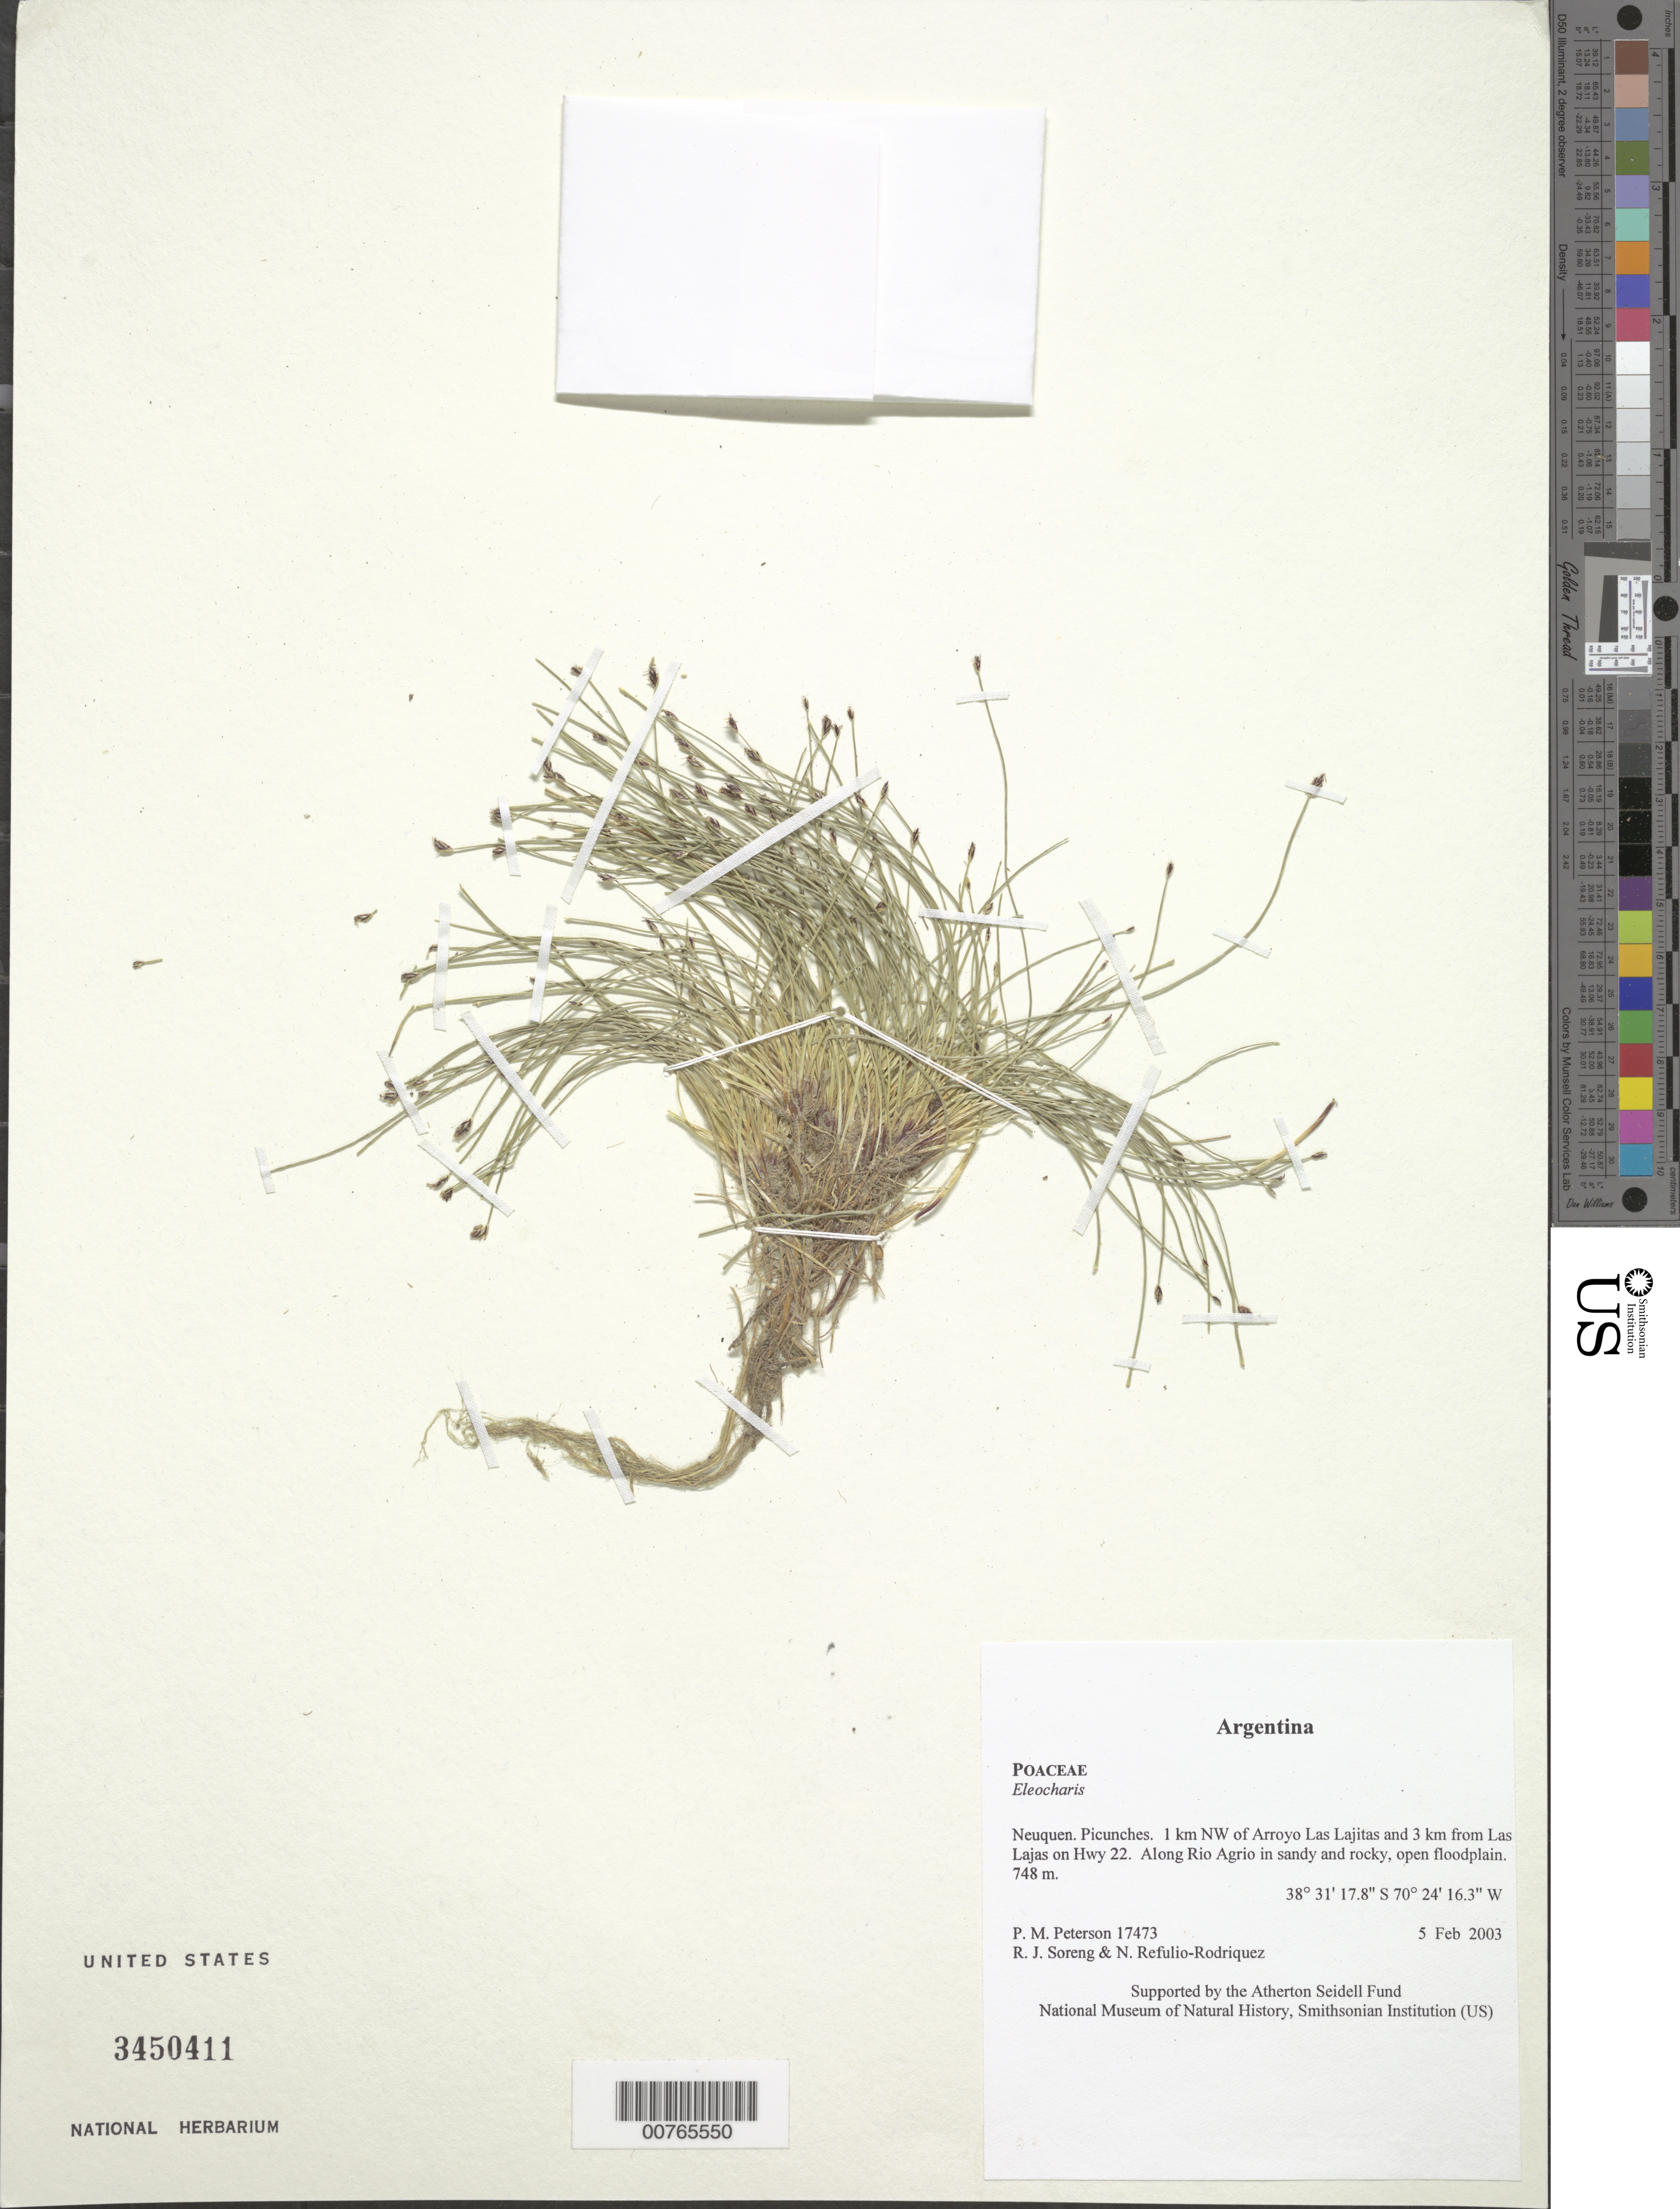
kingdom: Plantae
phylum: Tracheophyta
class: Liliopsida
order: Poales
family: Cyperaceae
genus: Eleocharis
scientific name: Eleocharis sp.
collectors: P. M. Peterson, R. J. Soreng & N. Refulio-Rodríguez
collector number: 17473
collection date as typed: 05 Feb 2003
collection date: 2003-02-05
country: Argentina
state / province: Neuquen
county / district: Picunches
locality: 1 km NW of Arroyo Las Lajitas and 3 km from Las Lajas on Hwy 22. Along Rio Agrio in sandy and rocky, open floodplain.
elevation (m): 748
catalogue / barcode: US 3450411